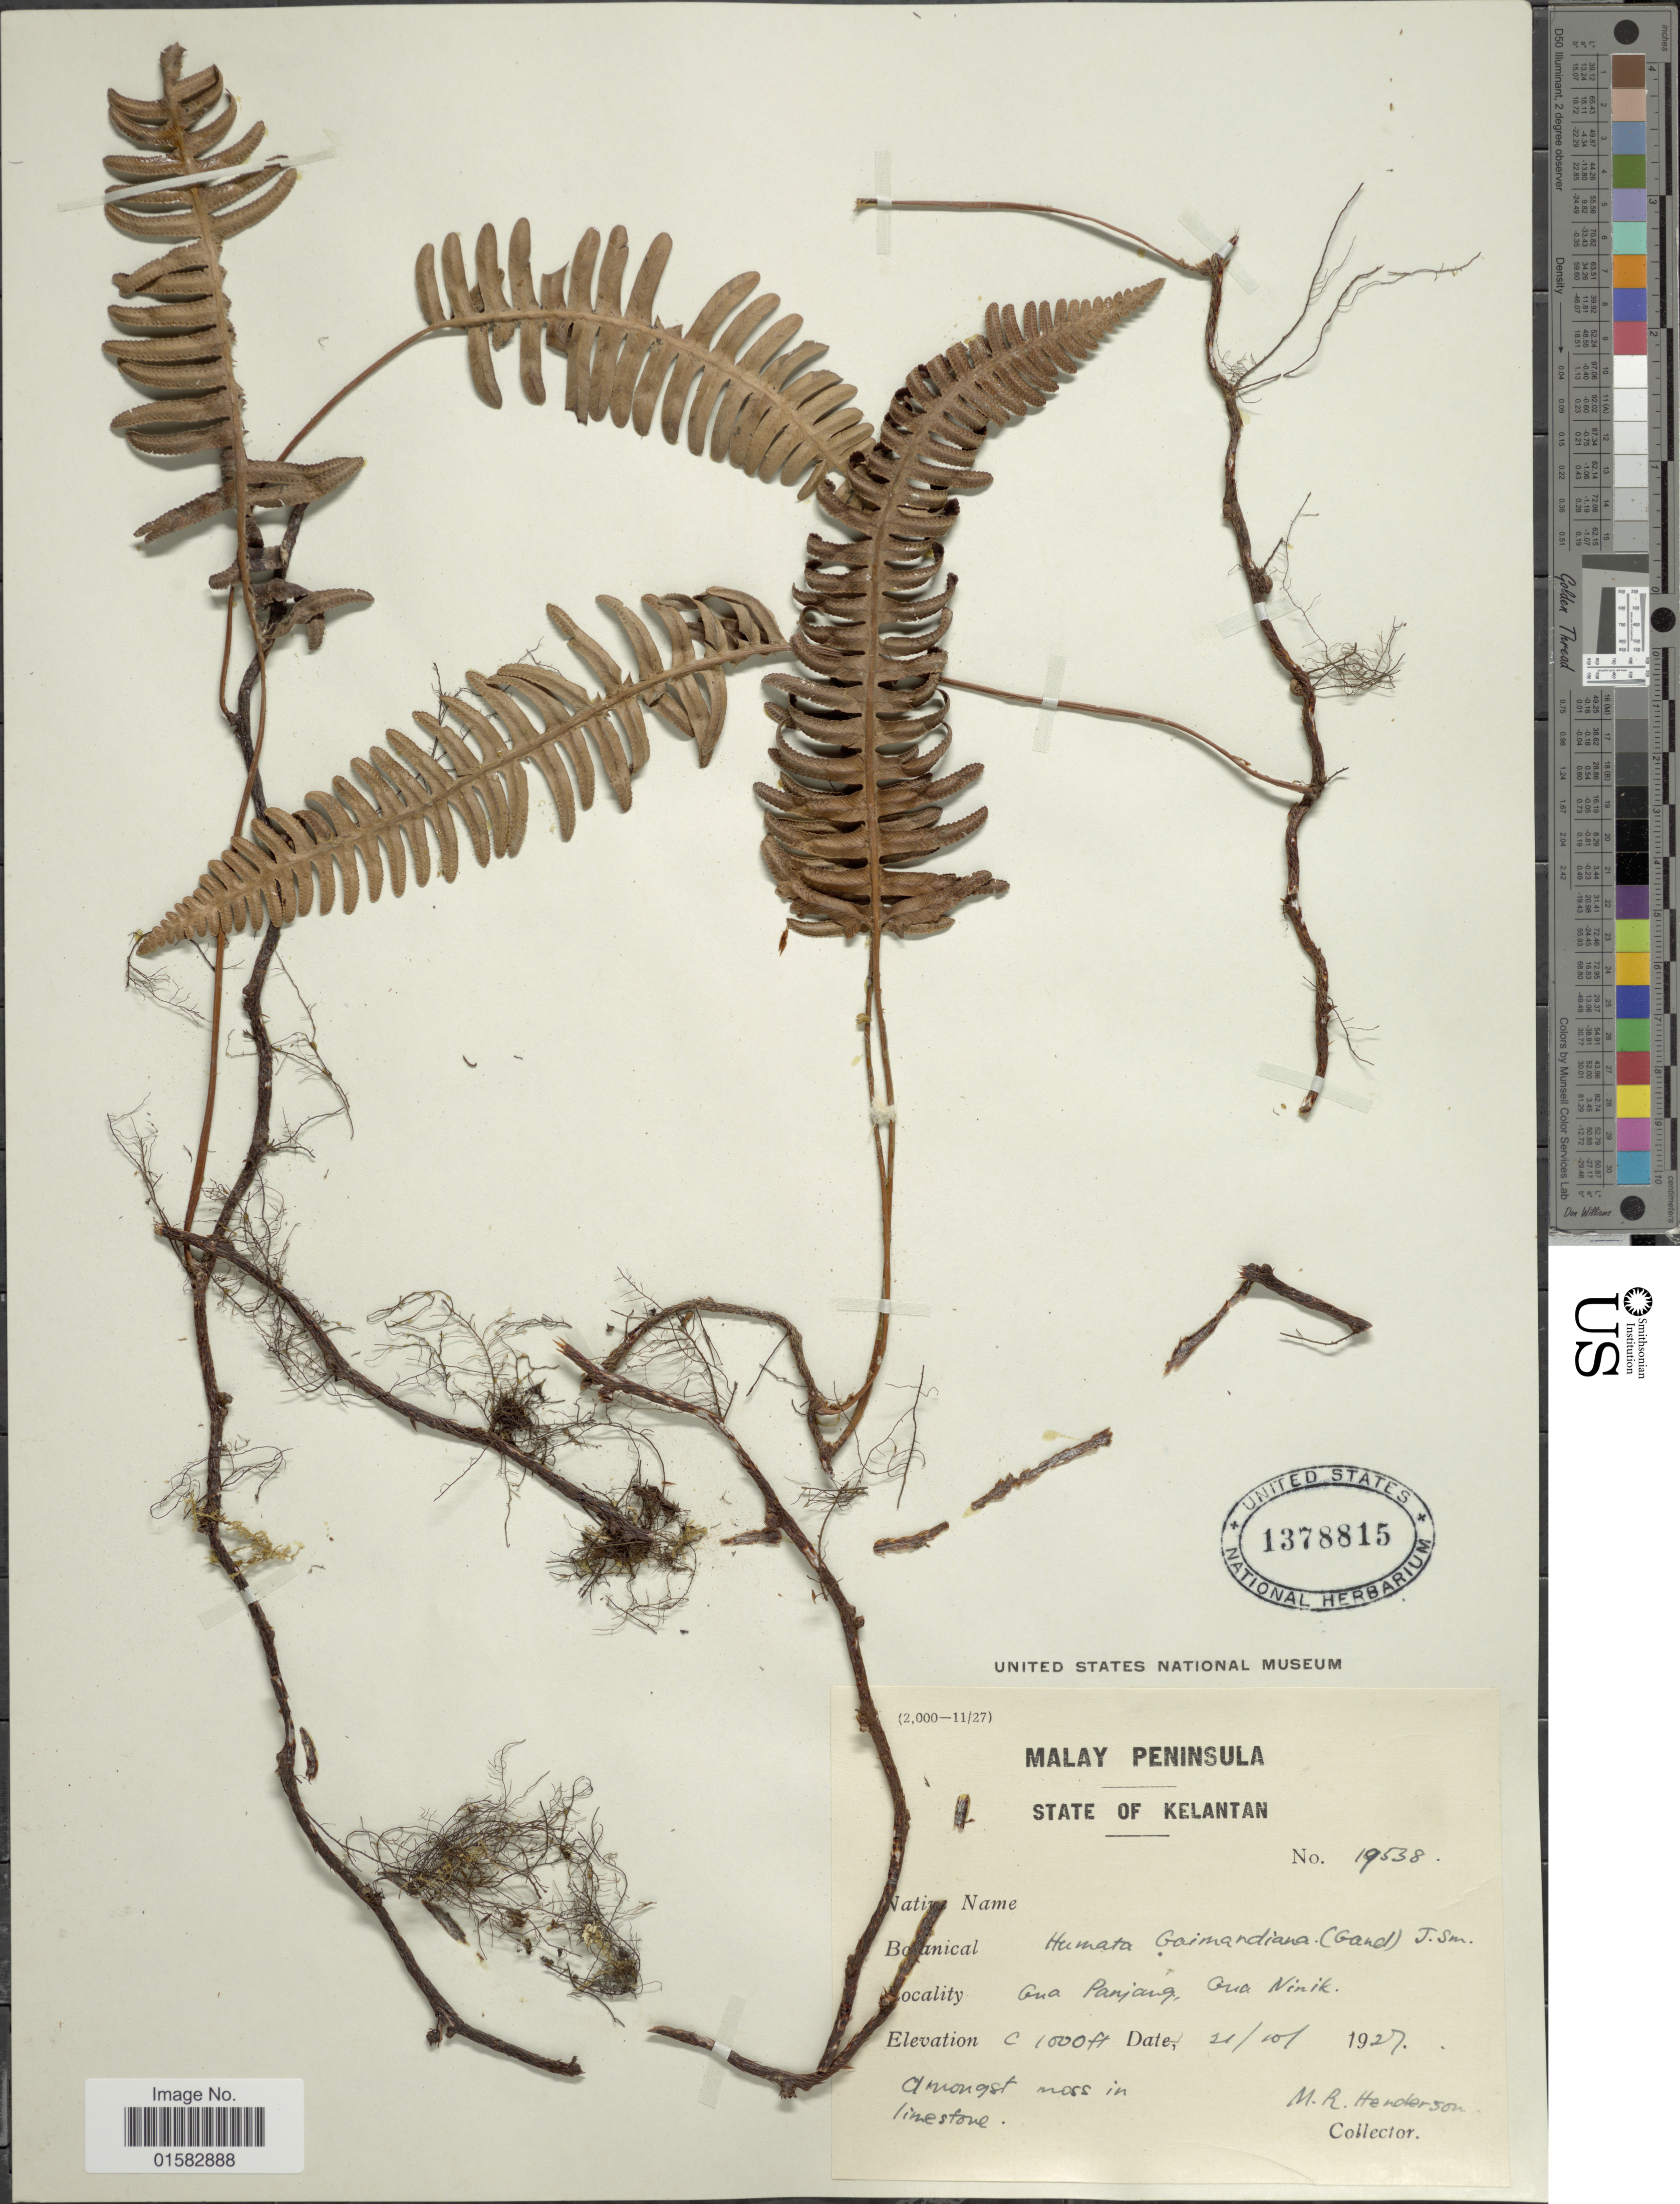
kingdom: Plantae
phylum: Tracheophyta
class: Polypodiopsida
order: Polypodiales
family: Davalliaceae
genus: Davallia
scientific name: Davallia pectinata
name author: Sm.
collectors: M. Henderson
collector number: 19538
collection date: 1927-01-21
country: Malaysia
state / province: Kelantan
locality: Malay Peninsula, Gua Panjang, Auo Nimik [interpreted]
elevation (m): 305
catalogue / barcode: US 1378815